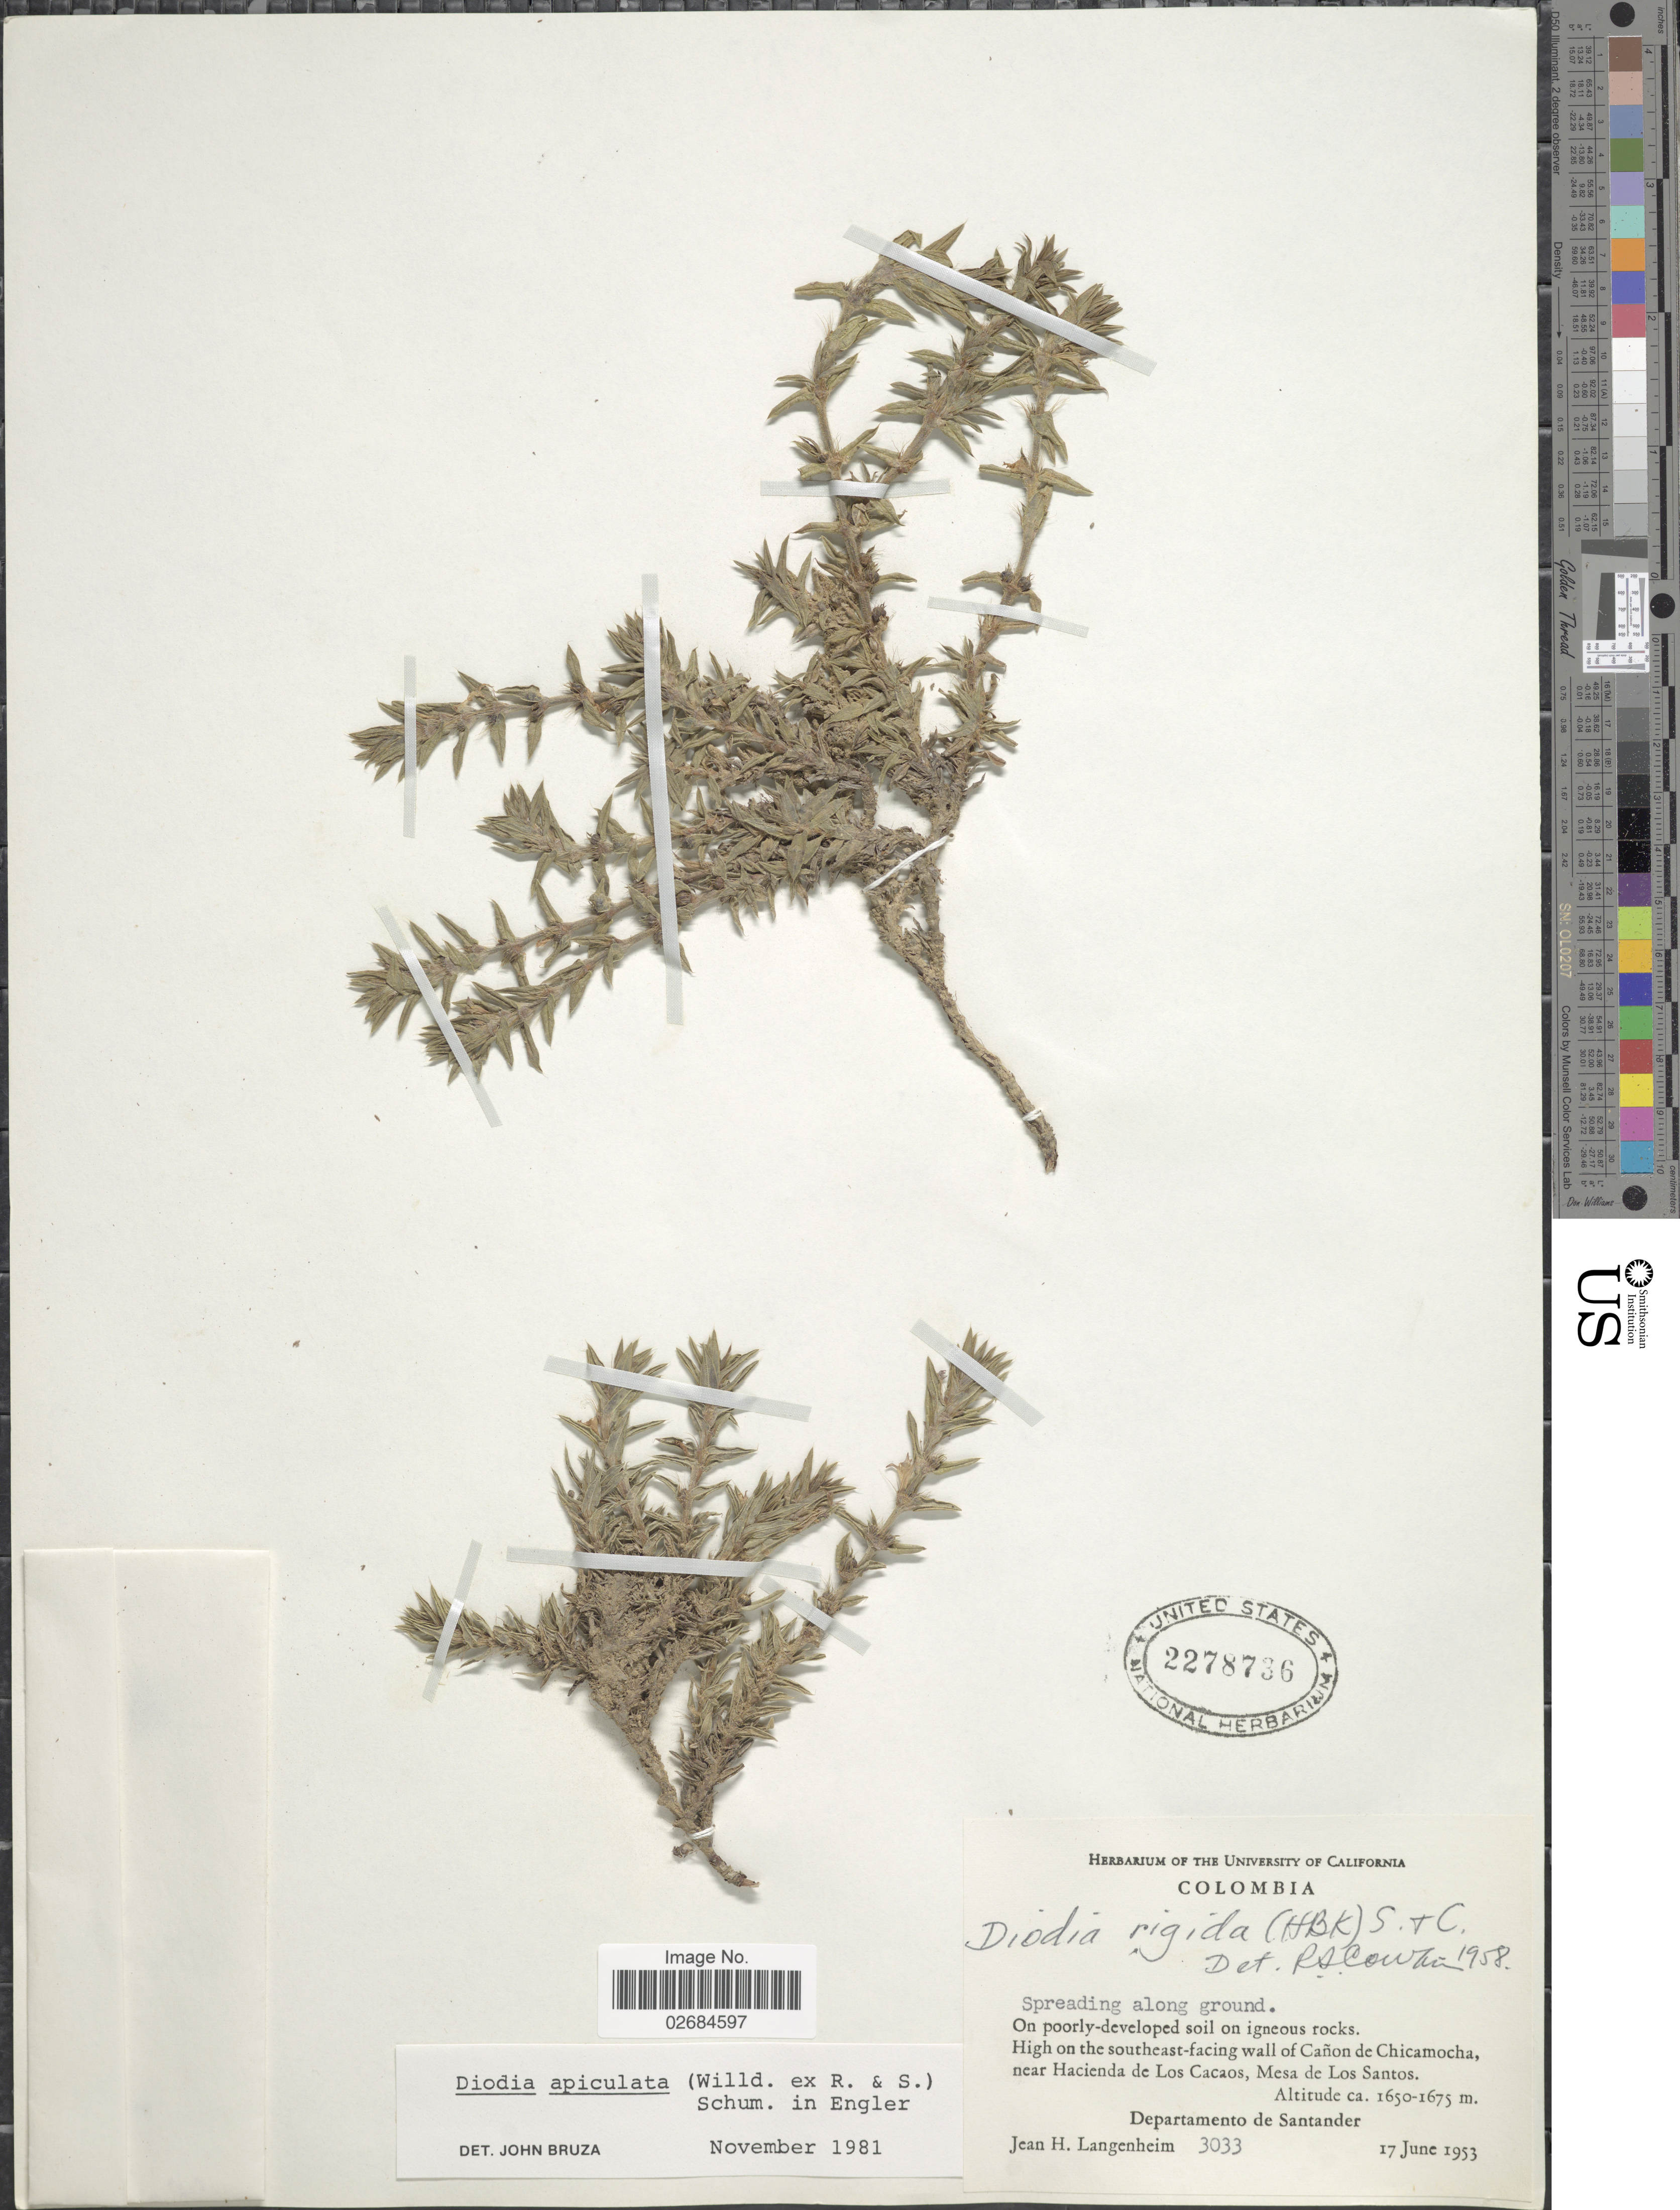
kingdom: Plantae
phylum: Tracheophyta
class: Magnoliopsida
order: Gentianales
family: Rubiaceae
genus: Diodia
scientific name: Diodia apiculata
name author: (Willd. ex Roem. & Schult.) K. Schum.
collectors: J. H. Langenheim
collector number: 3033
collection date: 1953-06-17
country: Colombia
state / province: Santander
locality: High on the southeast-facing wall of Cañon de Chicamocha, near Hacienda de Los Cacaos, Mesa de Los Santos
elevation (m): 1650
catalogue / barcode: US 2278736